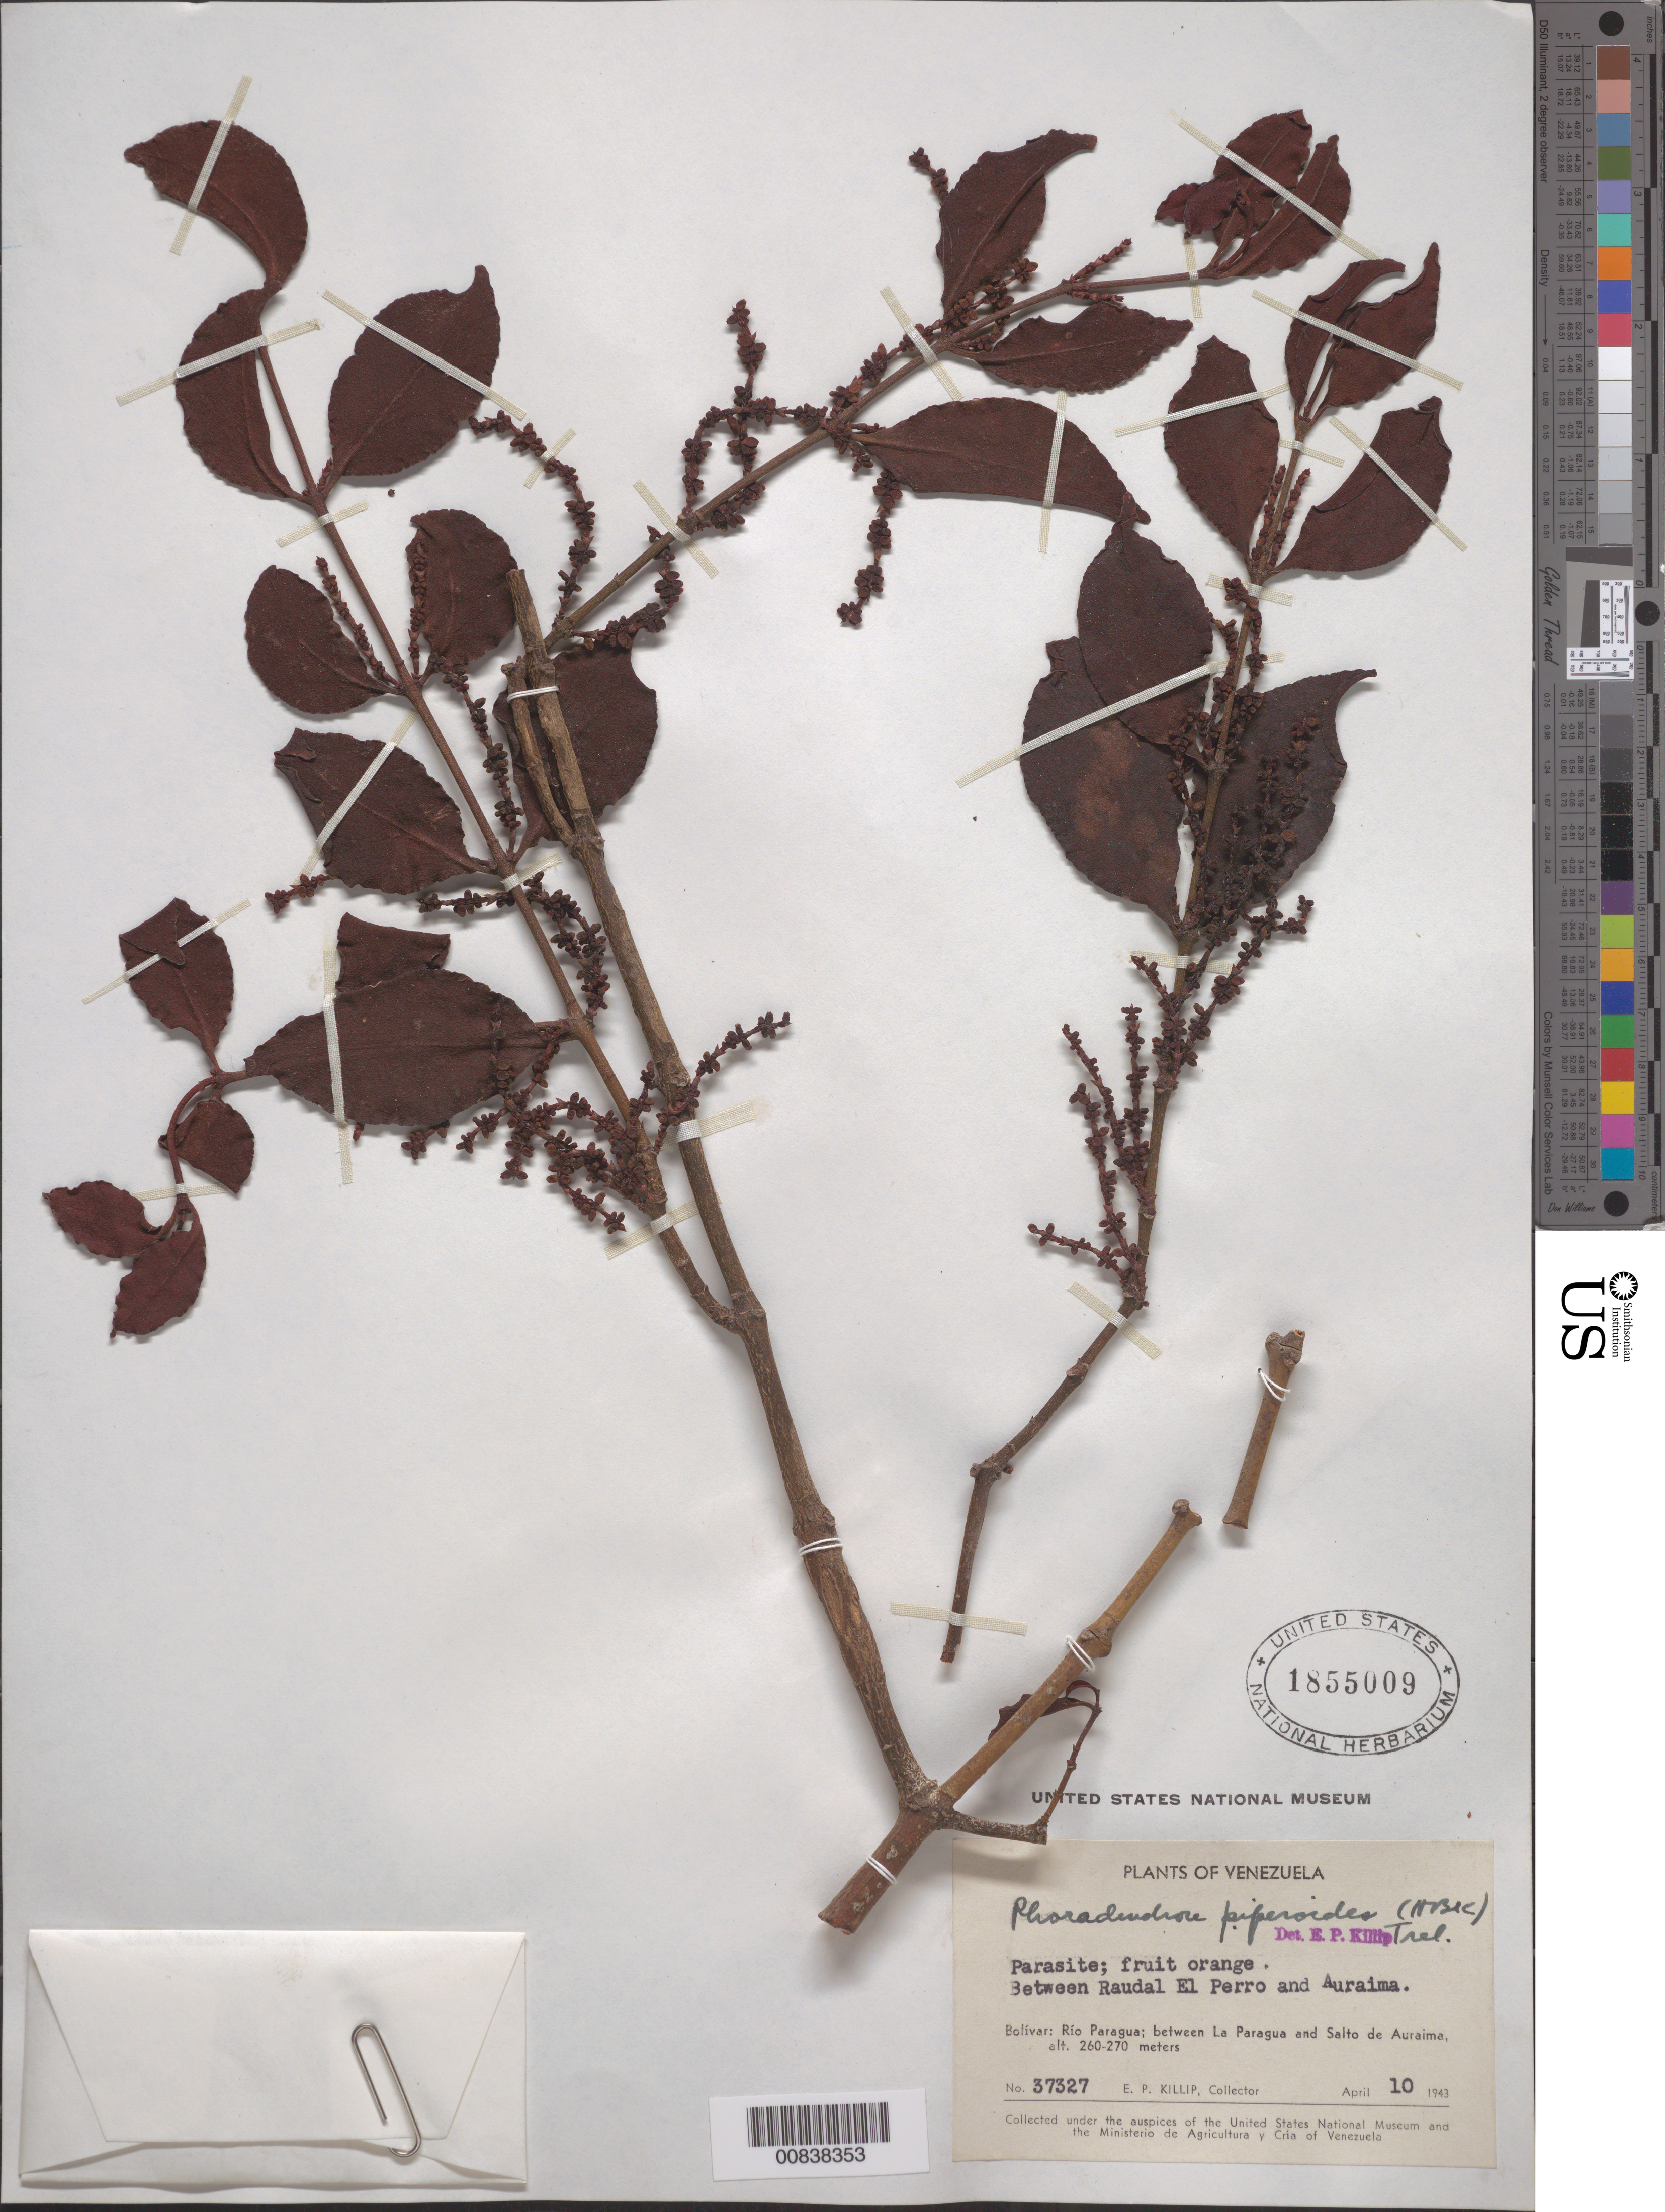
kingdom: Plantae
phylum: Tracheophyta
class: Magnoliopsida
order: Santalales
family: Viscaceae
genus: Phoradendron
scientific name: Phoradendron piperoides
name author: (Kunth) Trel.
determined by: Killip, Ellsworth P.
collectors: E. P. Killip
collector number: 37327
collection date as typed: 10-Apr-43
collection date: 1943-04-10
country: Venezuela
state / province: Bolívar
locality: Río Paragua, between Raudal El Perro and Auraima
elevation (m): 260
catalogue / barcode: US 1855009